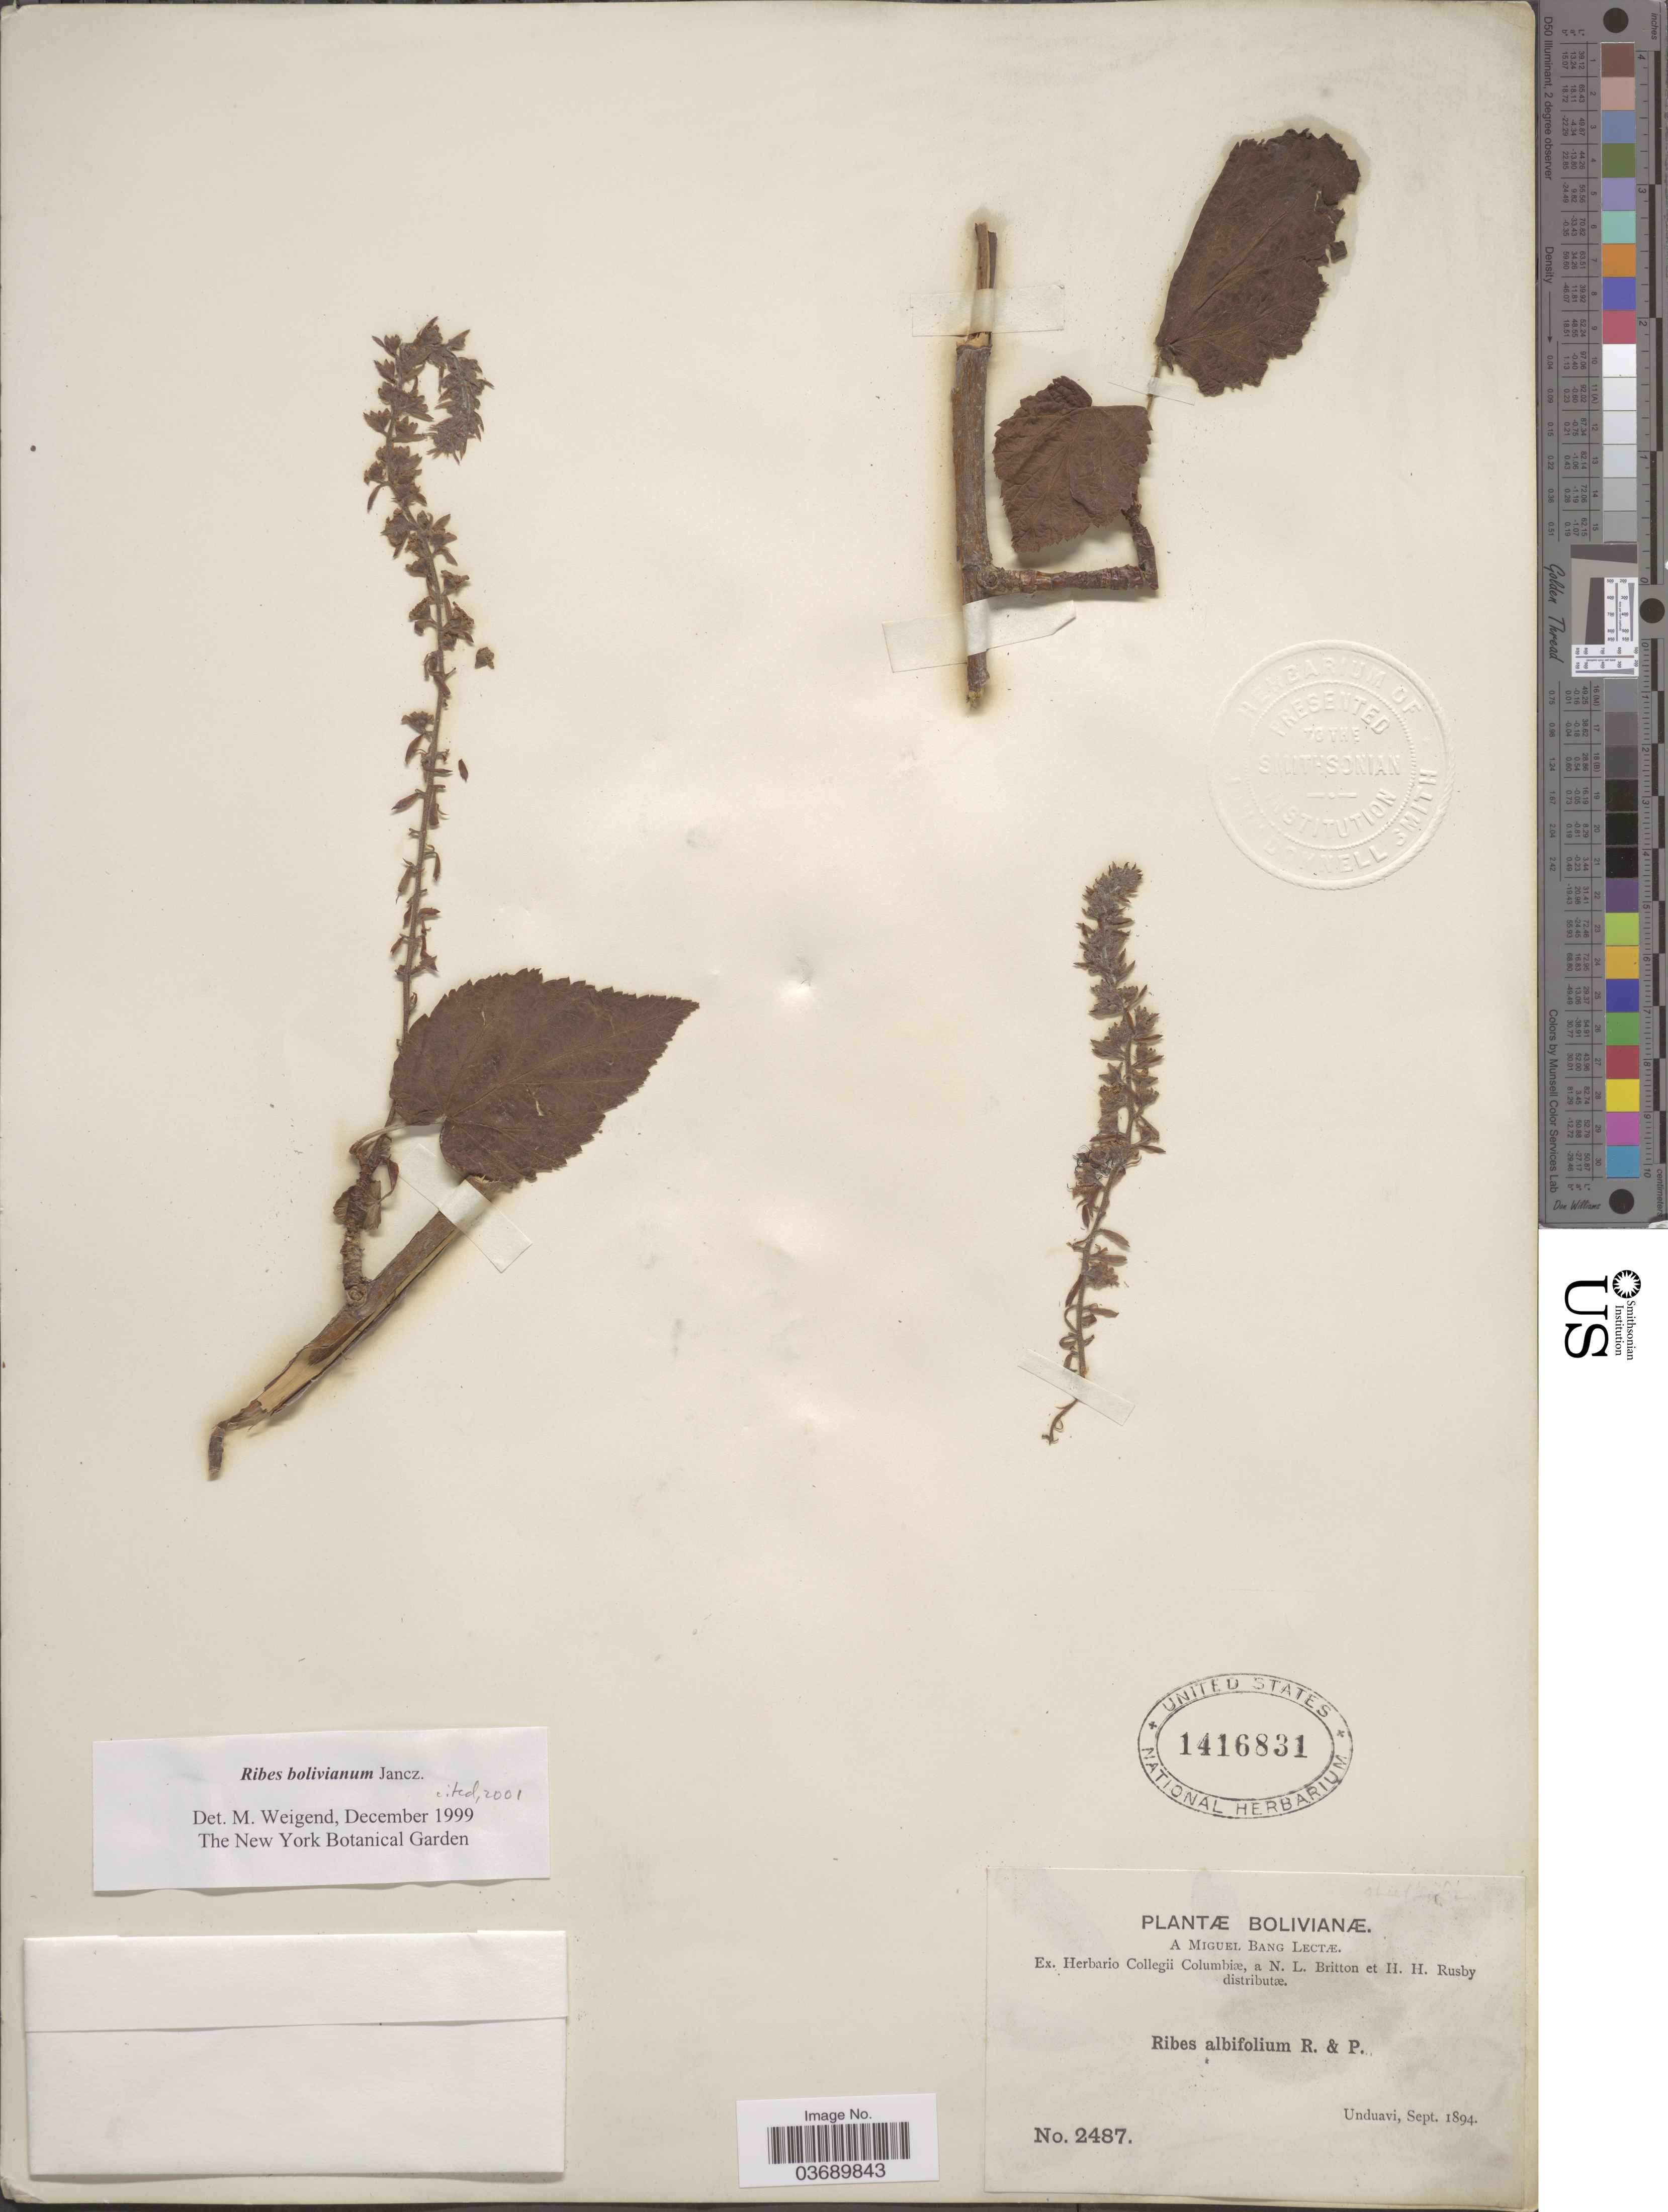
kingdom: Plantae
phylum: Tracheophyta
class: Magnoliopsida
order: Saxifragales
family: Grossulariaceae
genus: Ribes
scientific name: Ribes bolivianum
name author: Jancz.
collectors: M. Bang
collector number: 2487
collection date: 1894-09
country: Bolivia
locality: Unduavi.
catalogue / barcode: US 1416831